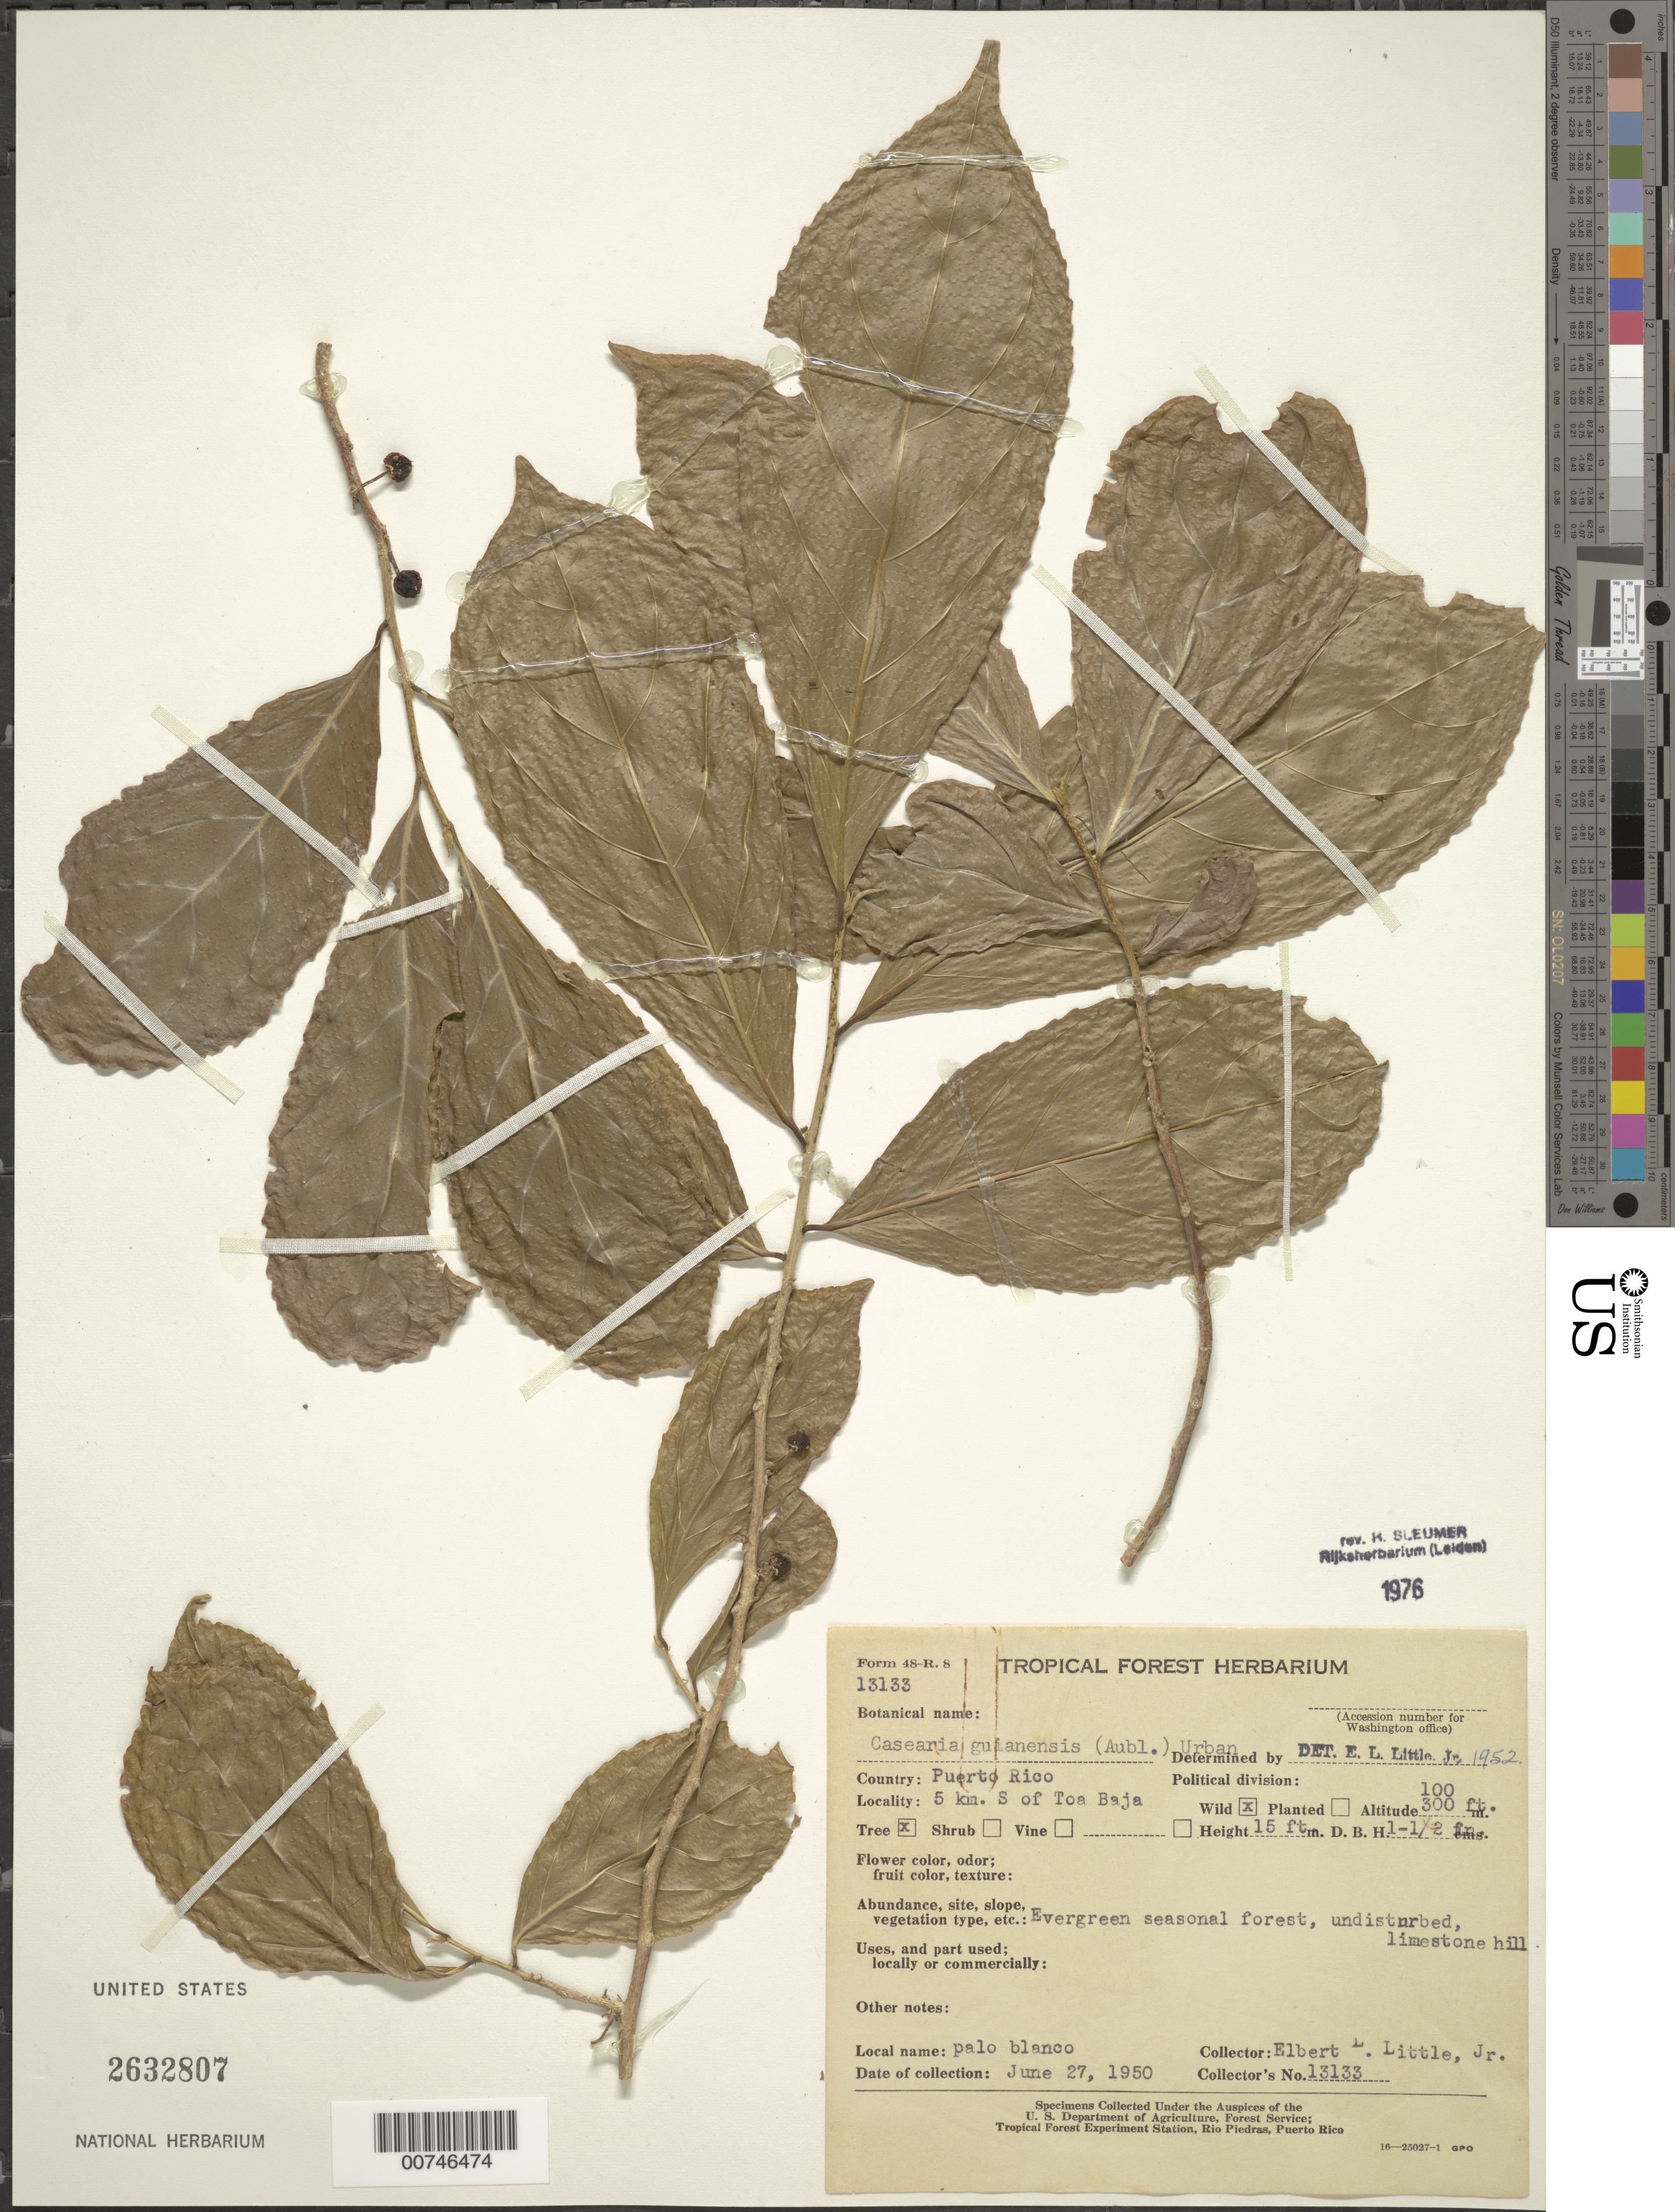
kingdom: Plantae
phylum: Tracheophyta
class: Magnoliopsida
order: Malpighiales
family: Salicaceae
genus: Casearia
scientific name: Casearia guianensis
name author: (Aubl.) Urb.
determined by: Sleumer, H. O.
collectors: E. L. Little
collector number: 13133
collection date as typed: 27 Jun 1950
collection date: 1950-06-27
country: Puerto Rico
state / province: Toa Baja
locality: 5 km S of Toa Baja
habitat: Evergreen seasonal forest, undisturbed, limestone hill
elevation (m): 30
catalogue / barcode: US 2632807